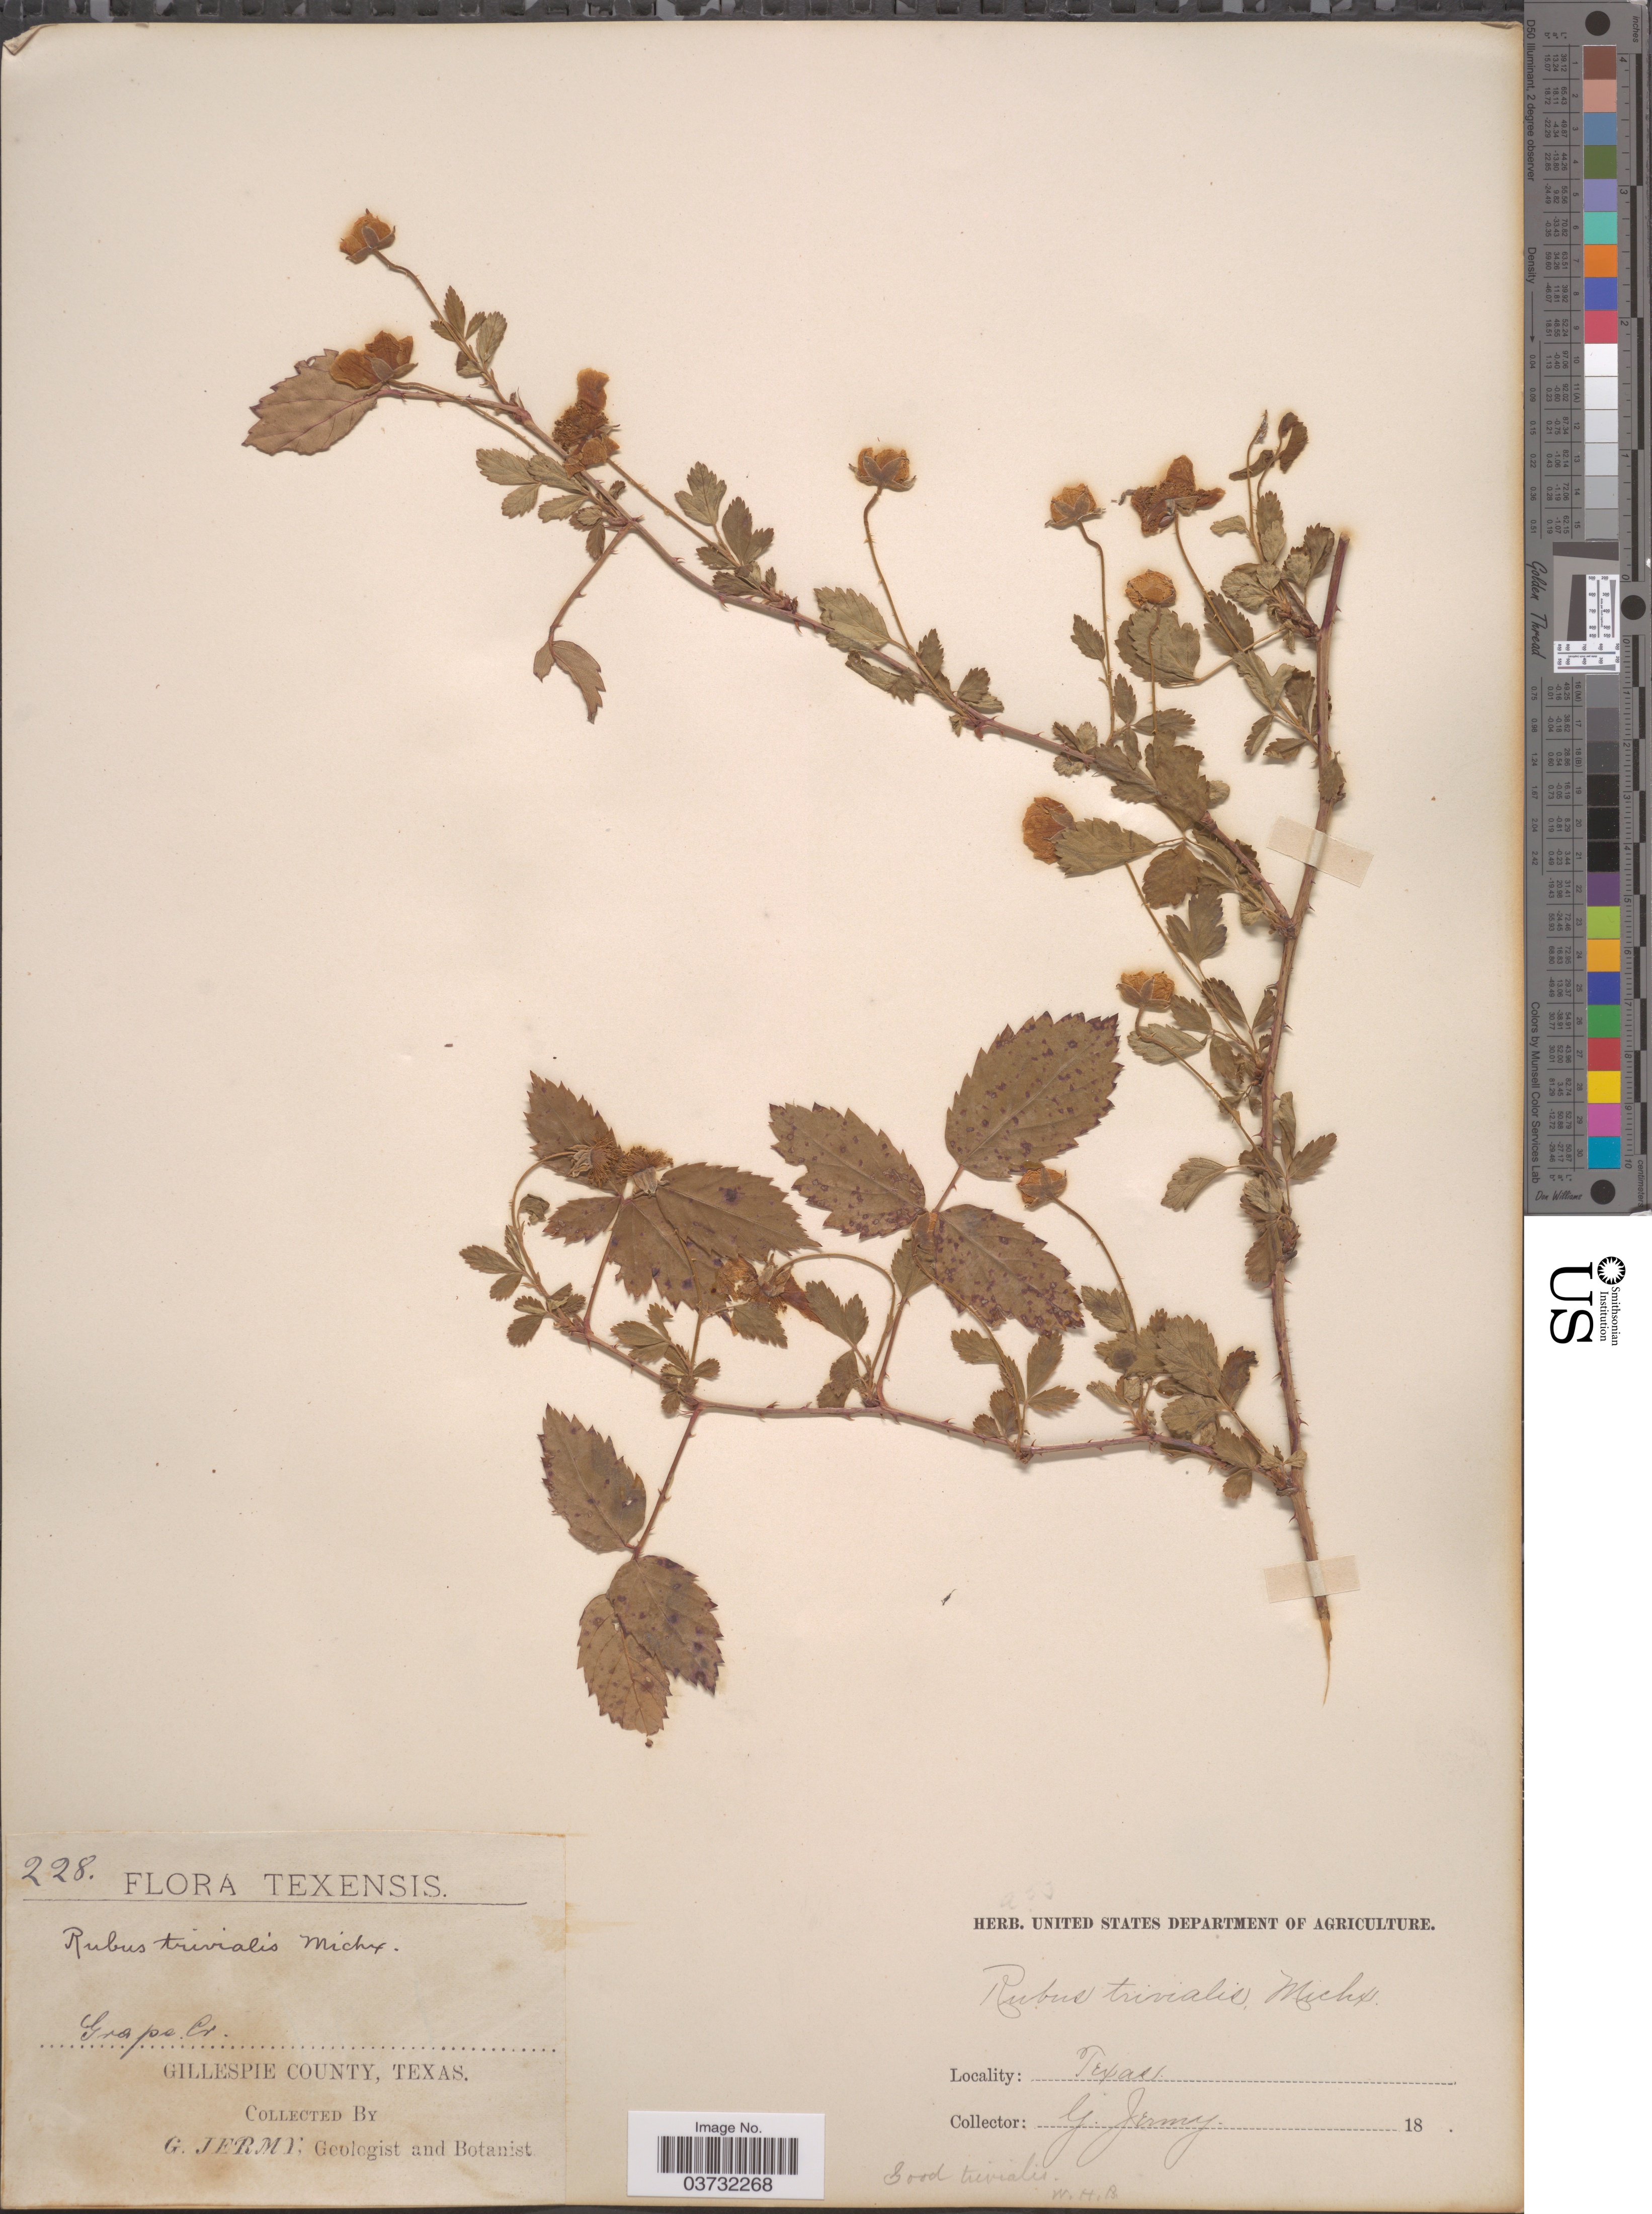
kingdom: Plantae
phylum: Tracheophyta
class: Magnoliopsida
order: Rosales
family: Rosaceae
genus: Rubus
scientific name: Rubus trivialis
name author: Michx.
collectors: G. Jermy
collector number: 228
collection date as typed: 18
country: United States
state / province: Texas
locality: Grape Cr. Gillespie County.